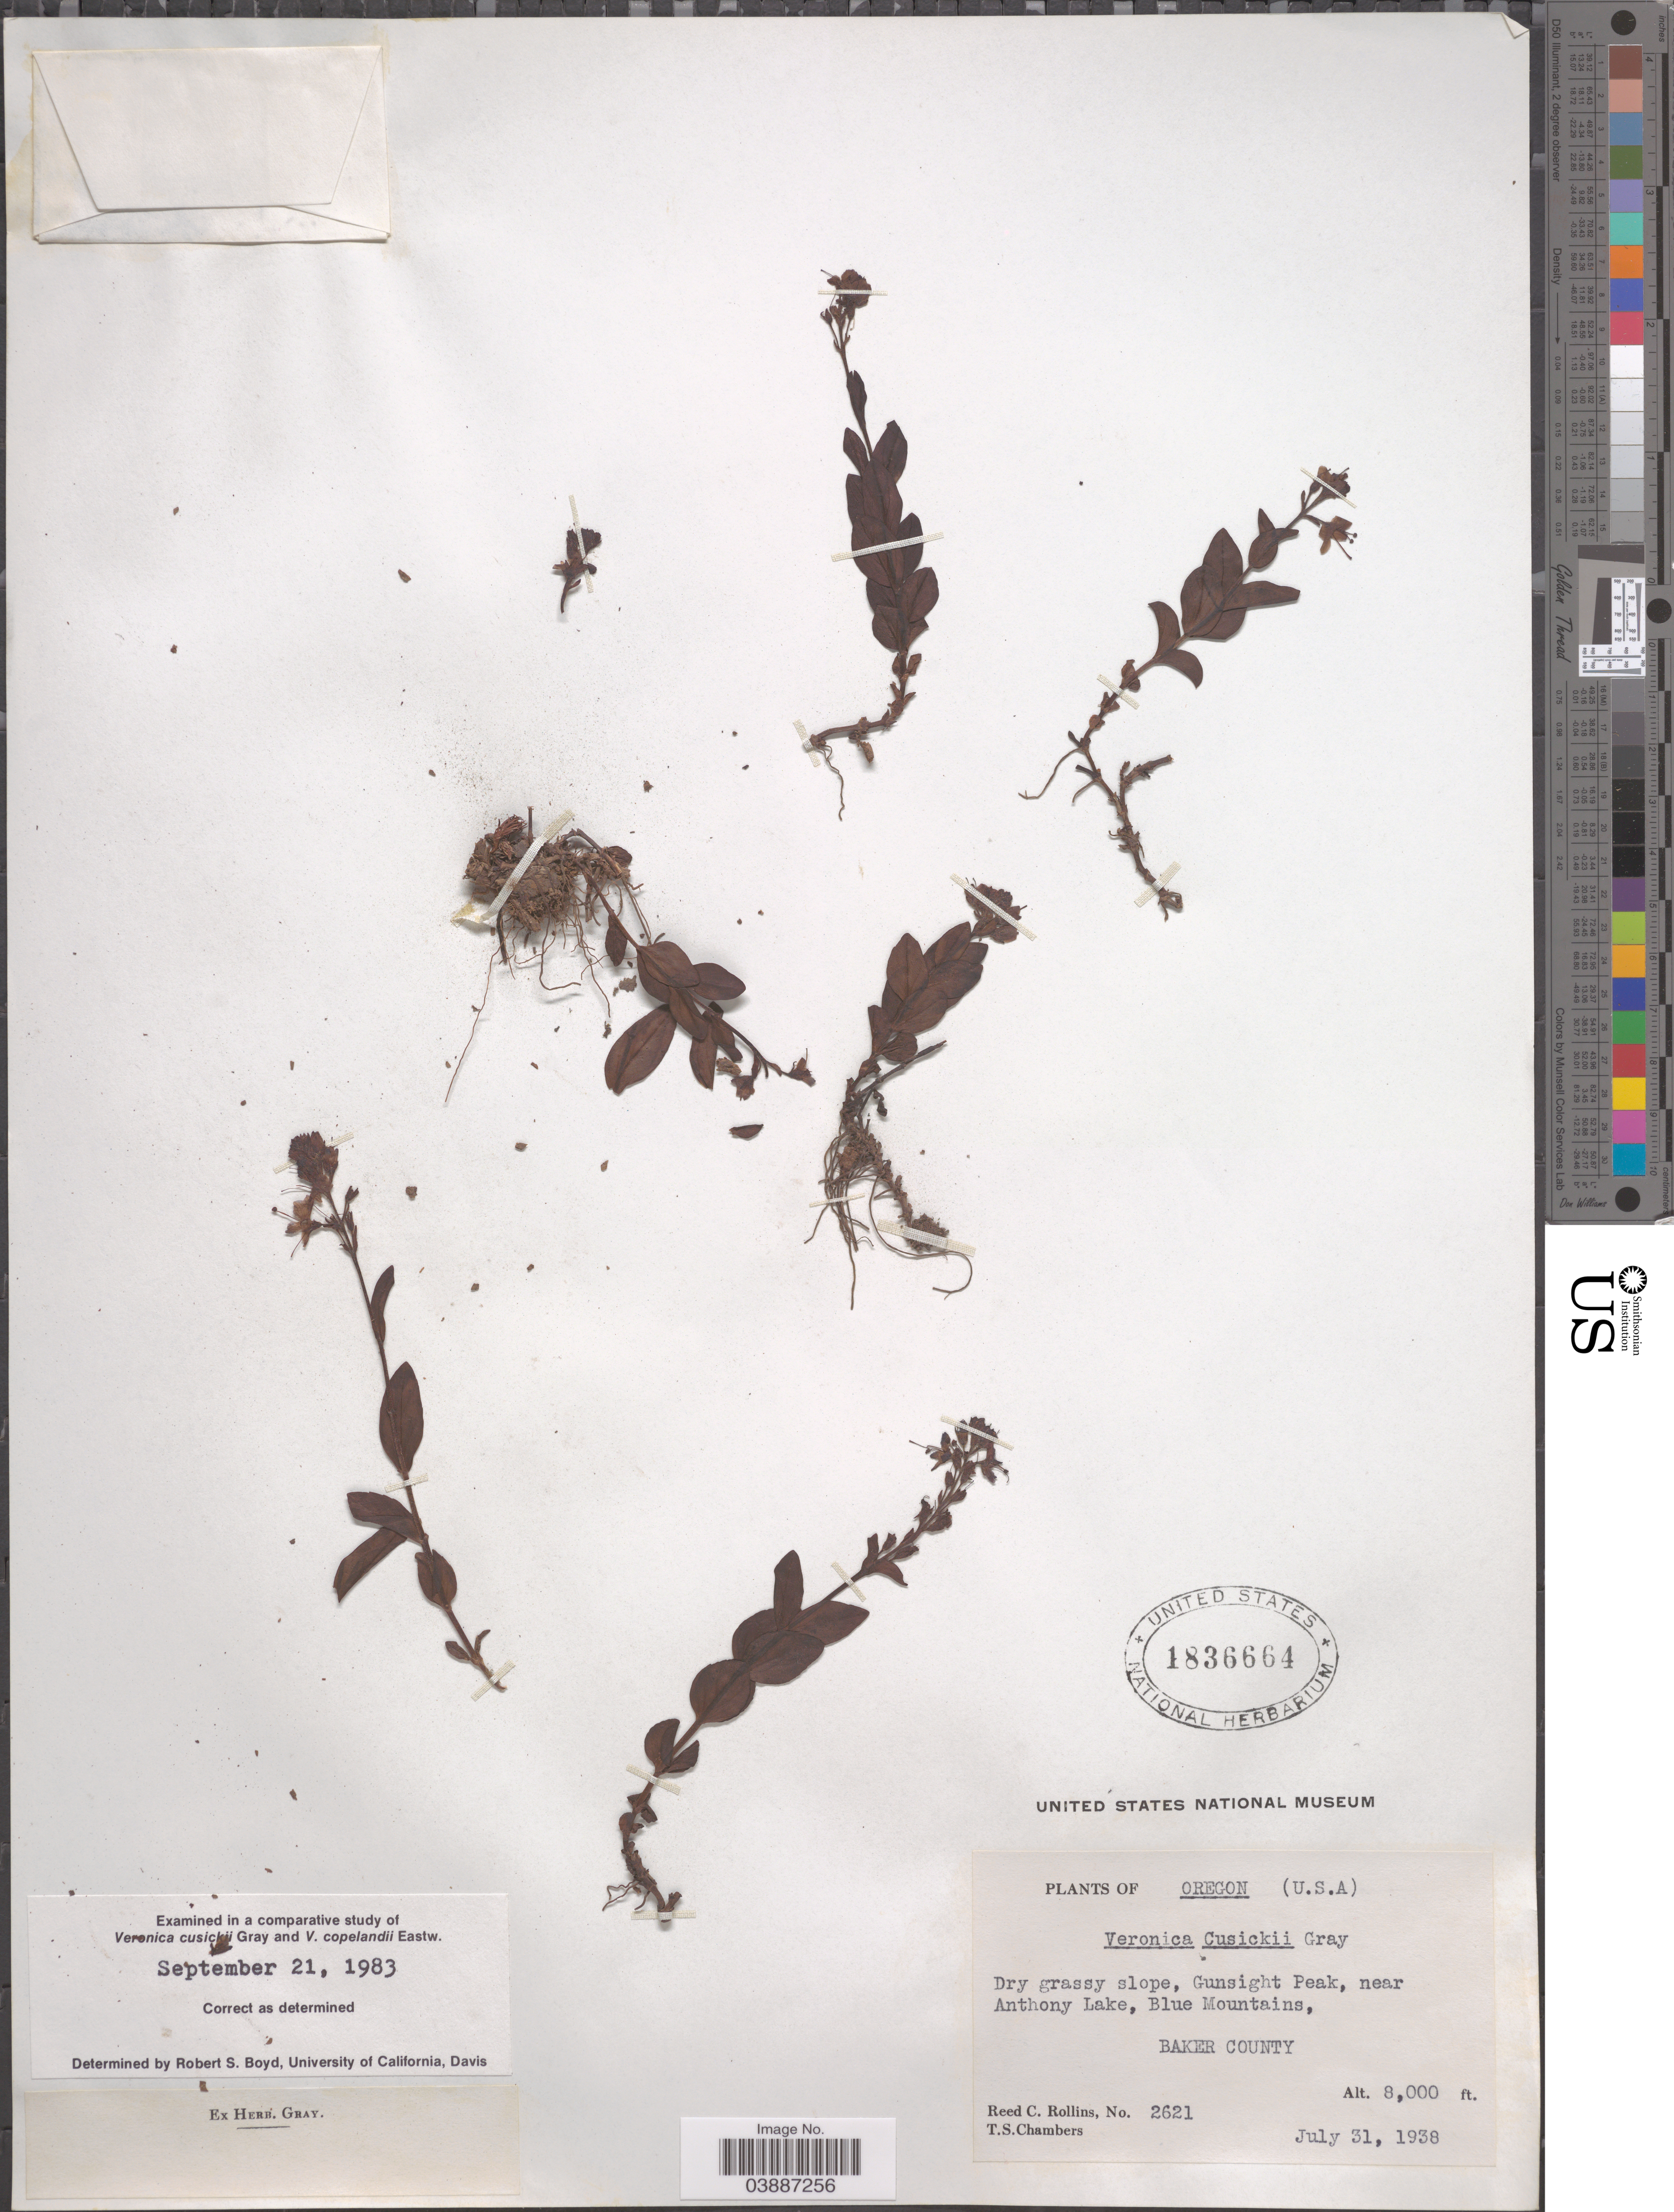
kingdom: Plantae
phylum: Tracheophyta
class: Magnoliopsida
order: Lamiales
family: Plantaginaceae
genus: Veronica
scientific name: Veronica cusickii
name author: A. Gray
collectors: R. C. Rollins & T. Chambers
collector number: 2621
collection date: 1938-07-31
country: United States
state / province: Oregon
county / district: Baker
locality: Dry grassy slope, Gunsight Peak, near Anthony Lake, Blue Mountains, Baker County.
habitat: dry grassy slope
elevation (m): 2438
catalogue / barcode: US 1836664